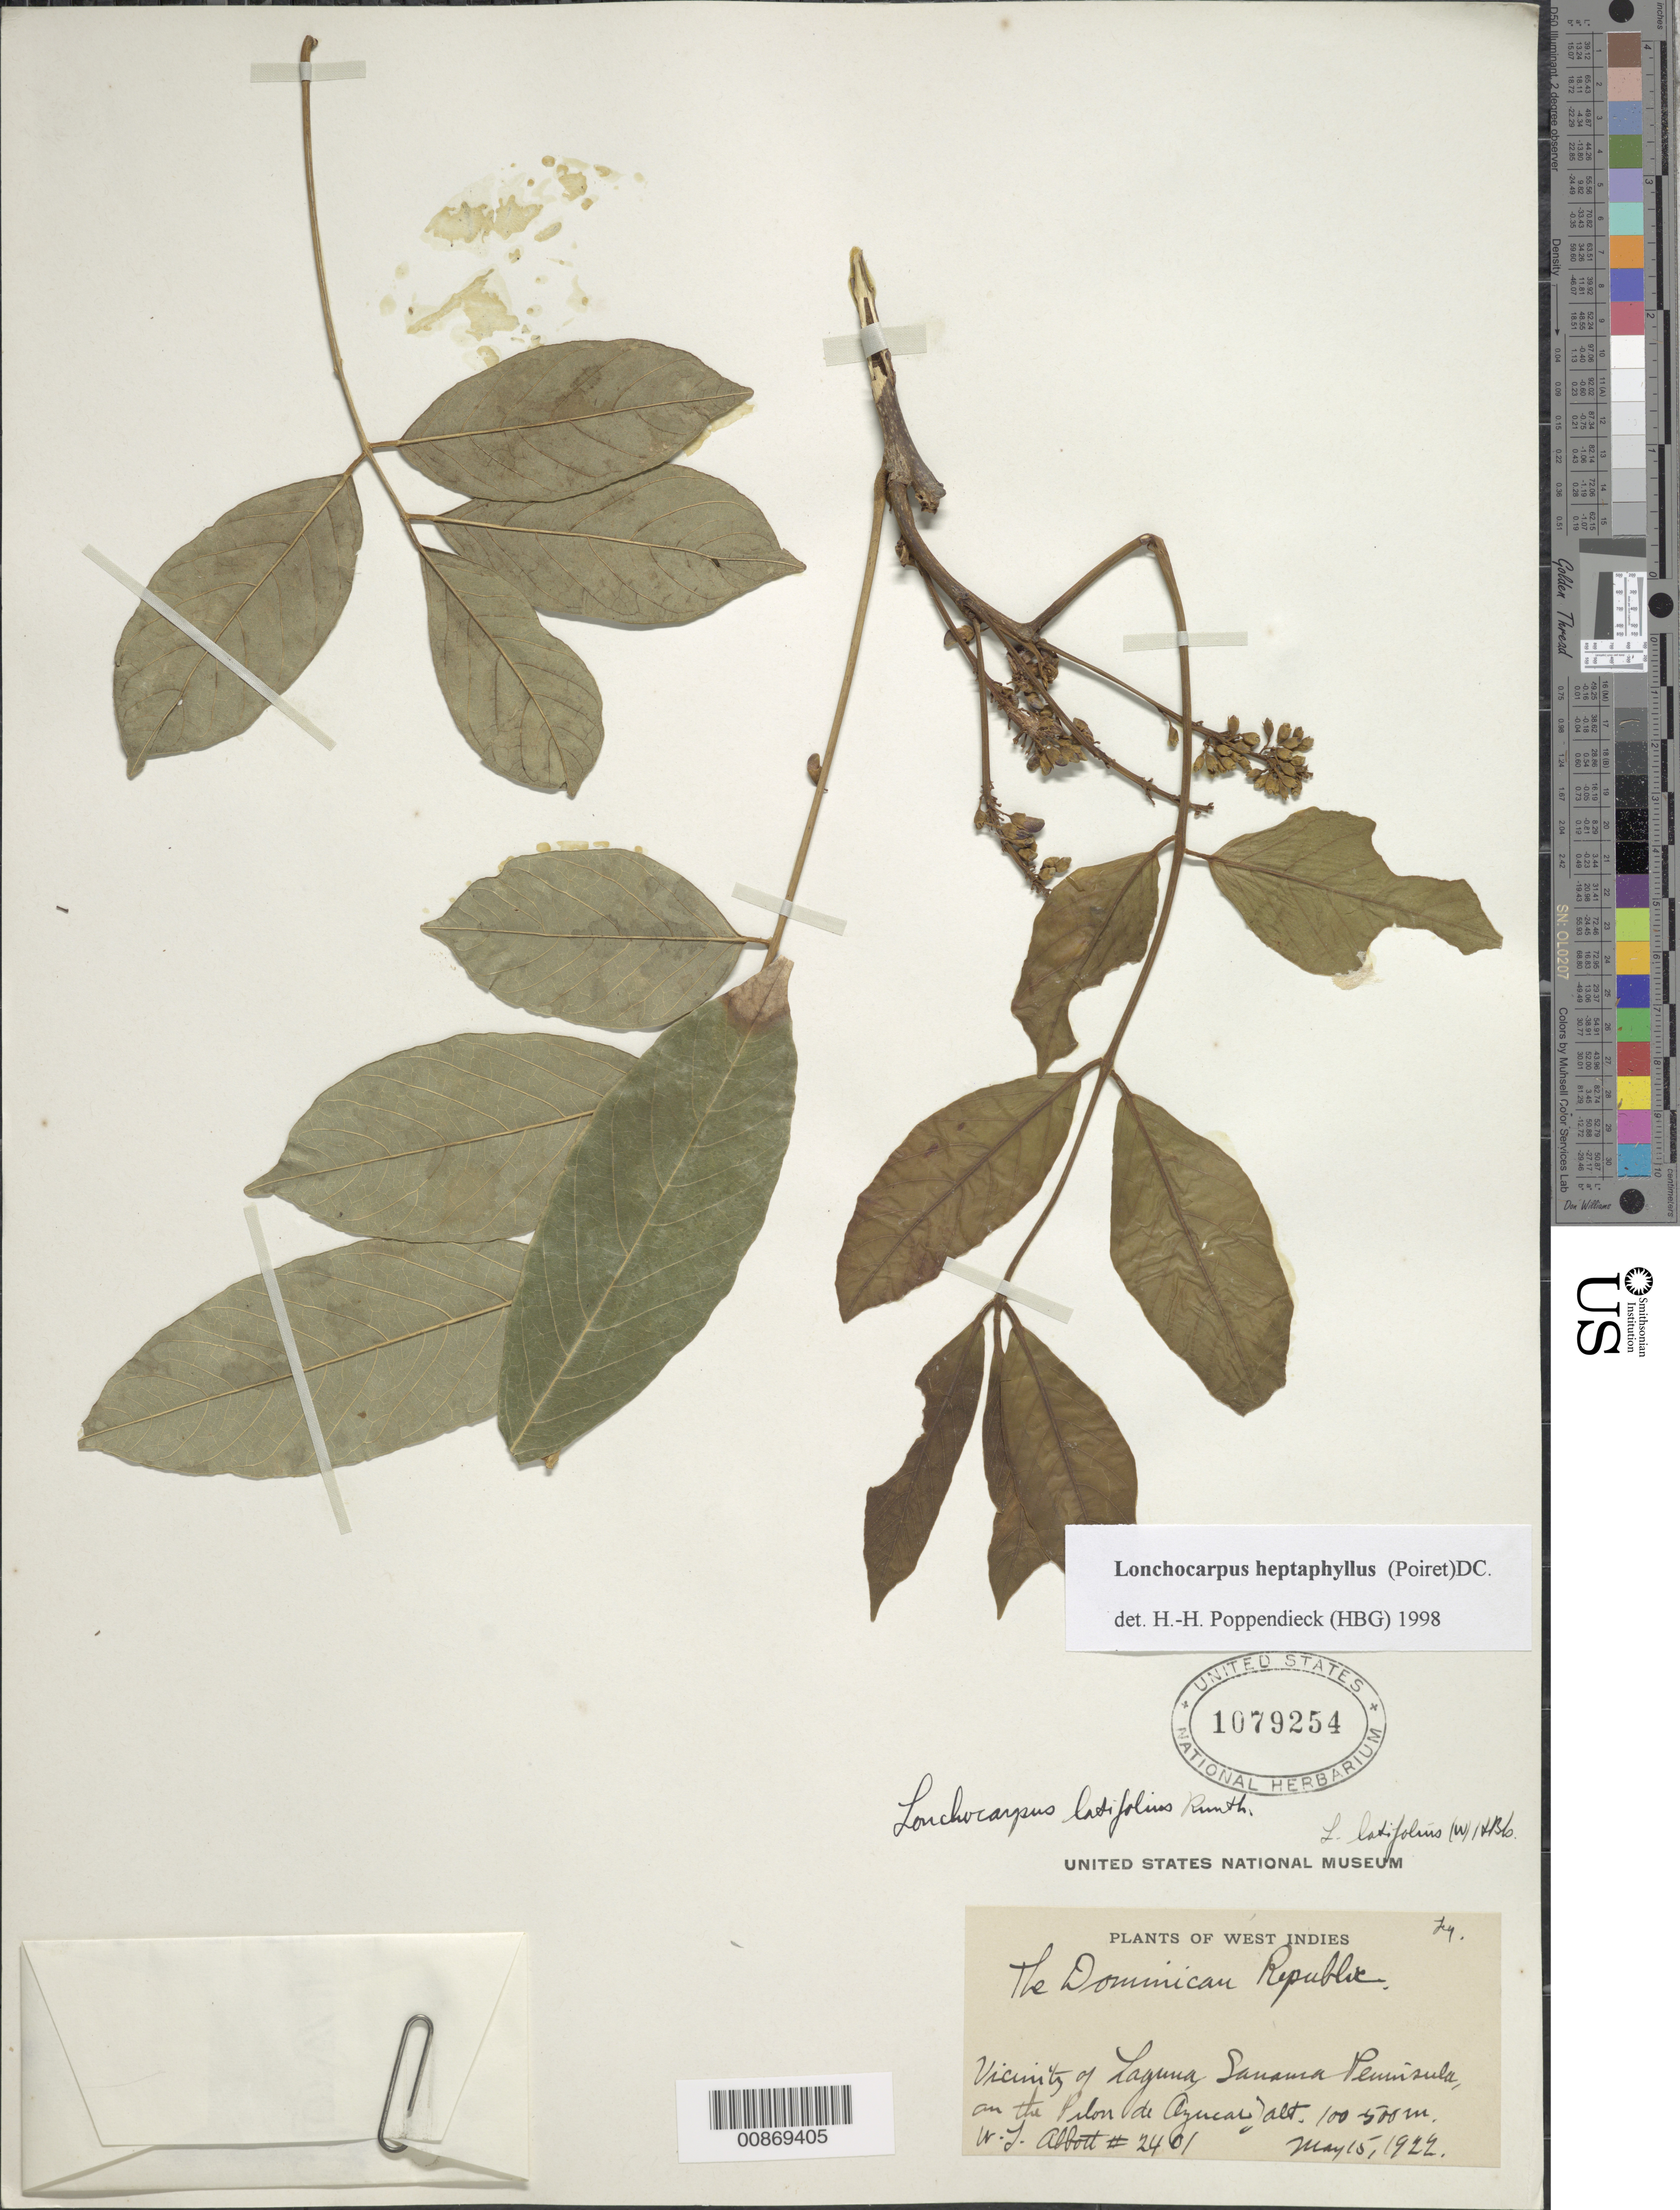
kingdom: Plantae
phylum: Tracheophyta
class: Magnoliopsida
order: Fabales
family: Fabaceae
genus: Lonchocarpus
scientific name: Lonchocarpus heptaphyllus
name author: (Poir.) DC.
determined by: Poppendieck, H.-H., (HBG), Institut fur Allgemeine Botanik und Botanischer Garten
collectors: W. L. Abbott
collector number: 2401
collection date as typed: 15 May 1922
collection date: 1922-05-15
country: Dominican Republic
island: Hispaniola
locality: Vicinity of Laguna, Samaná Peninsula, on the Pilón de Azúcar.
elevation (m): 100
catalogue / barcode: US 1079254